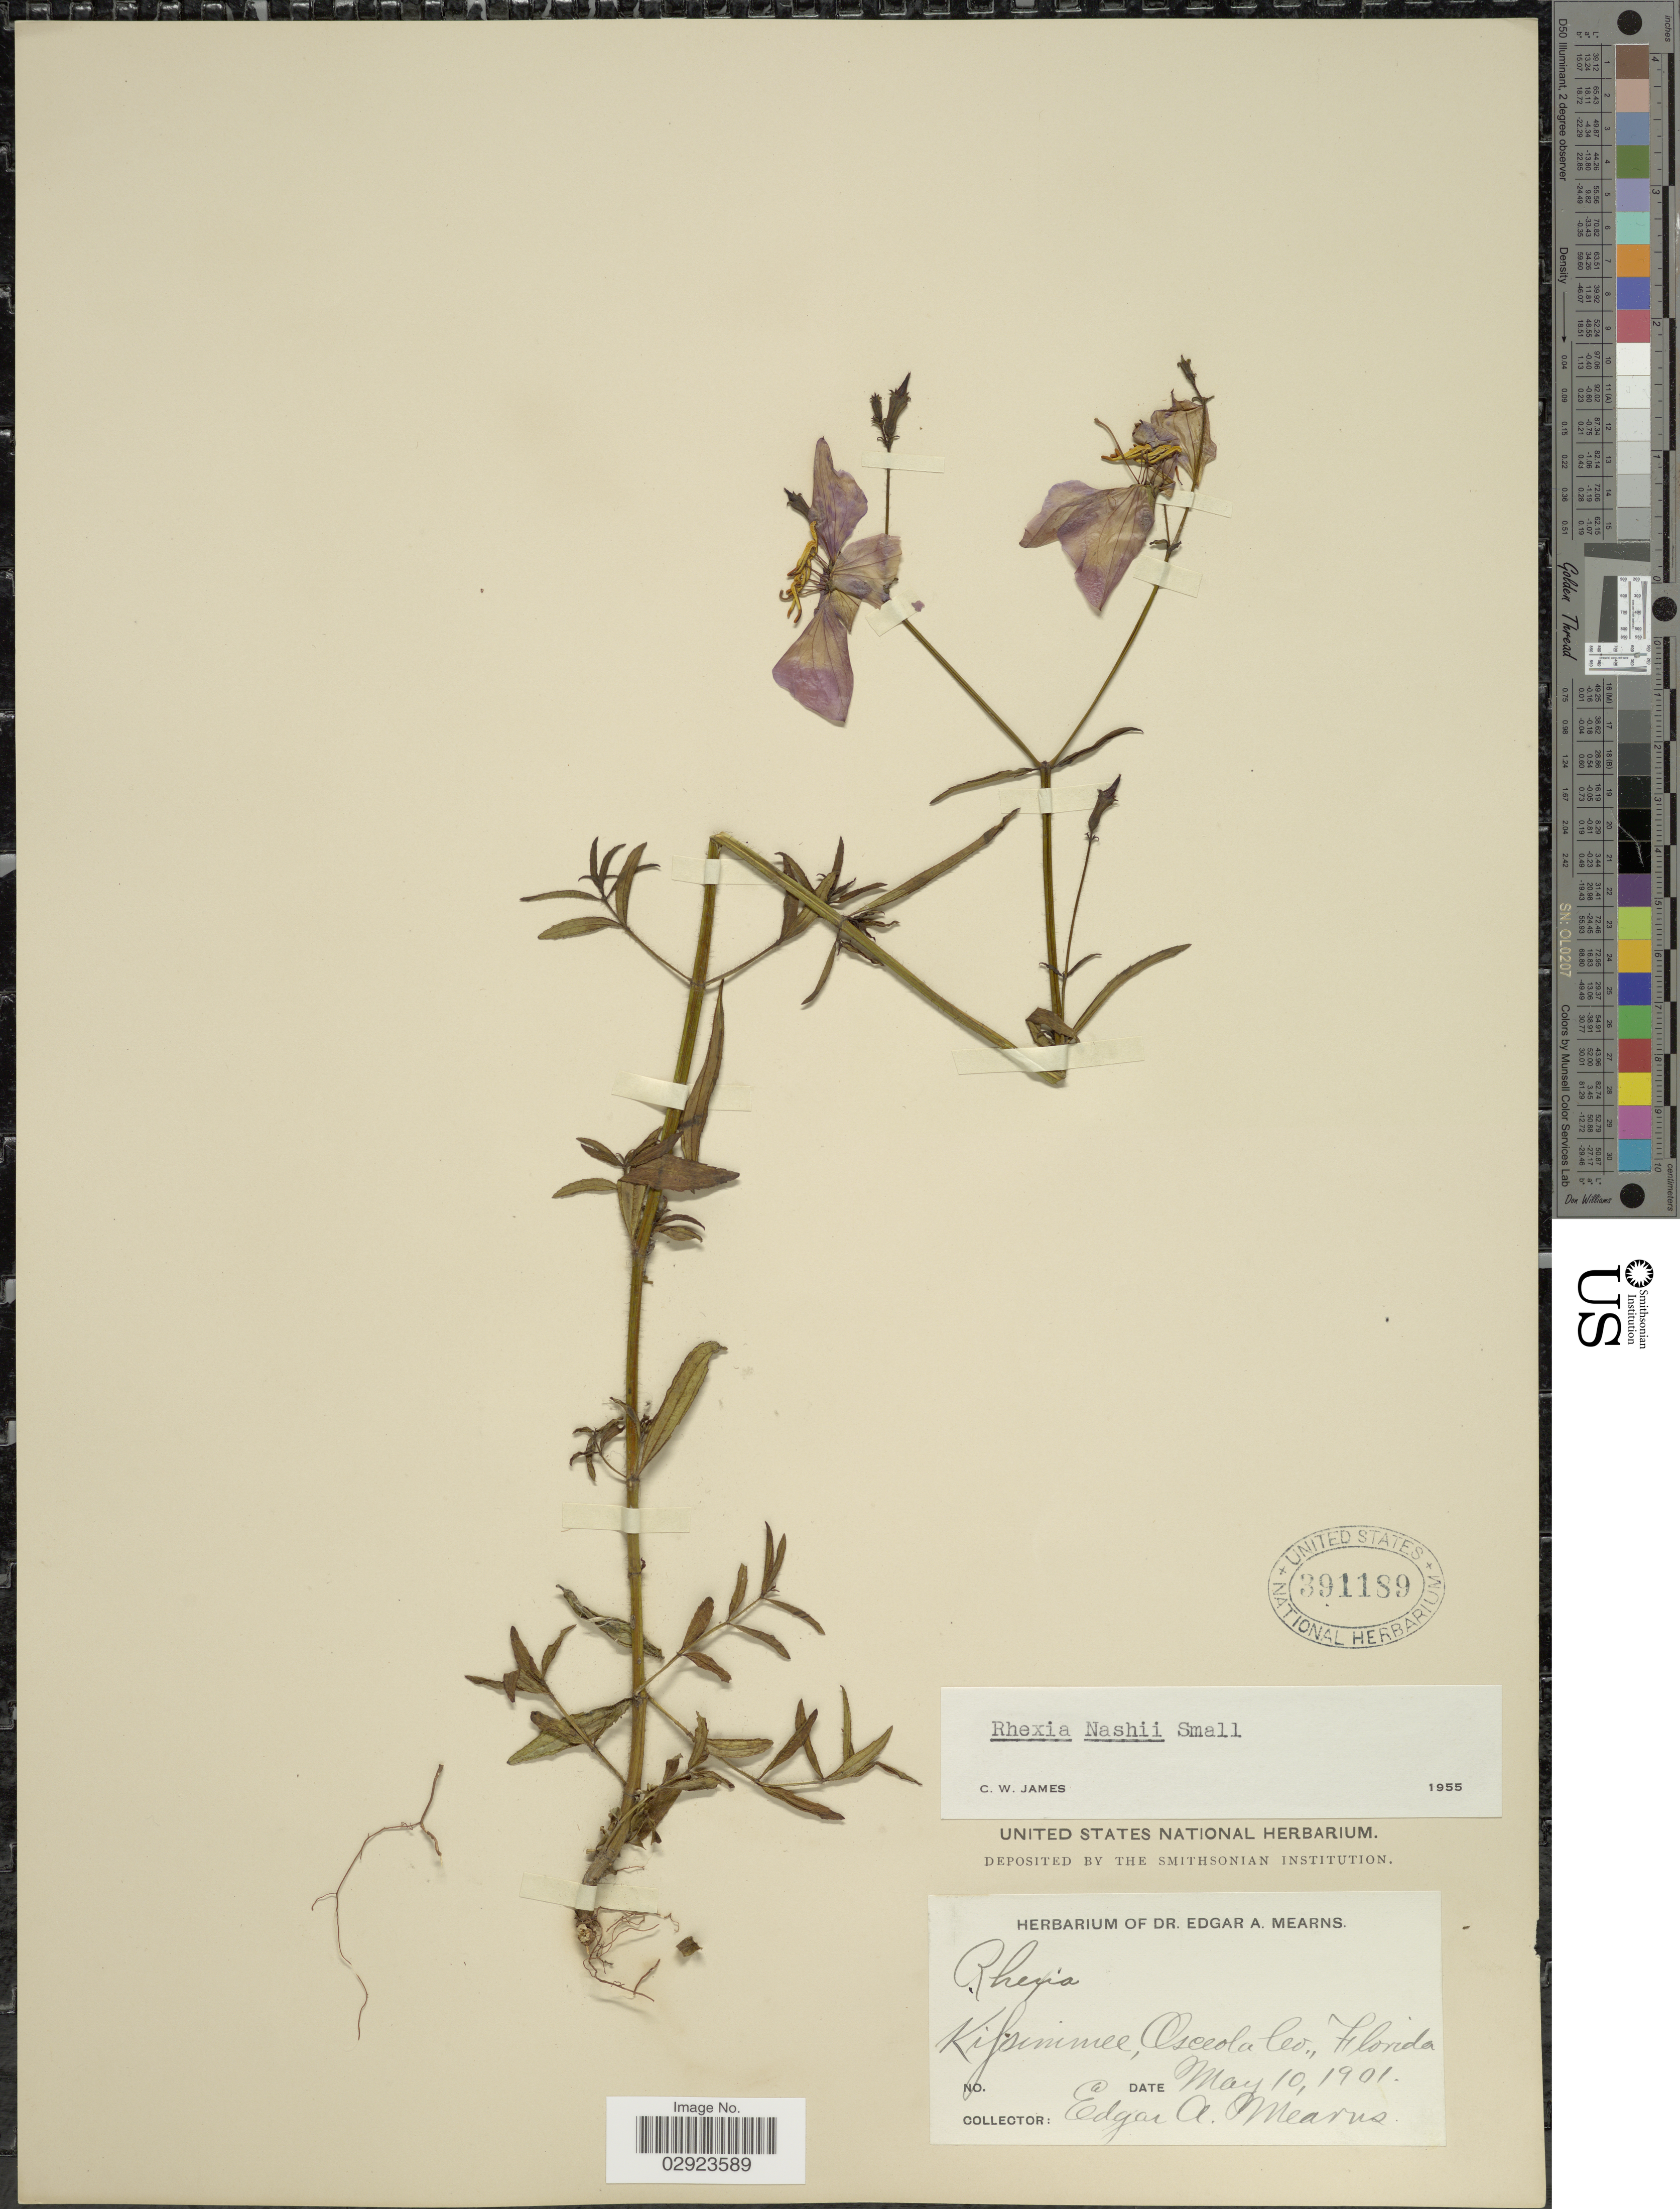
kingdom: Plantae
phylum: Tracheophyta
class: Magnoliopsida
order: Myrtales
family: Melastomataceae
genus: Rhexia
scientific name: Rhexia nashii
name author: Small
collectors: E. A. Mearns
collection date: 1901-05-10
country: United States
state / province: Florida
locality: Kissimmee, Osceola Co.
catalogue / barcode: US 391189